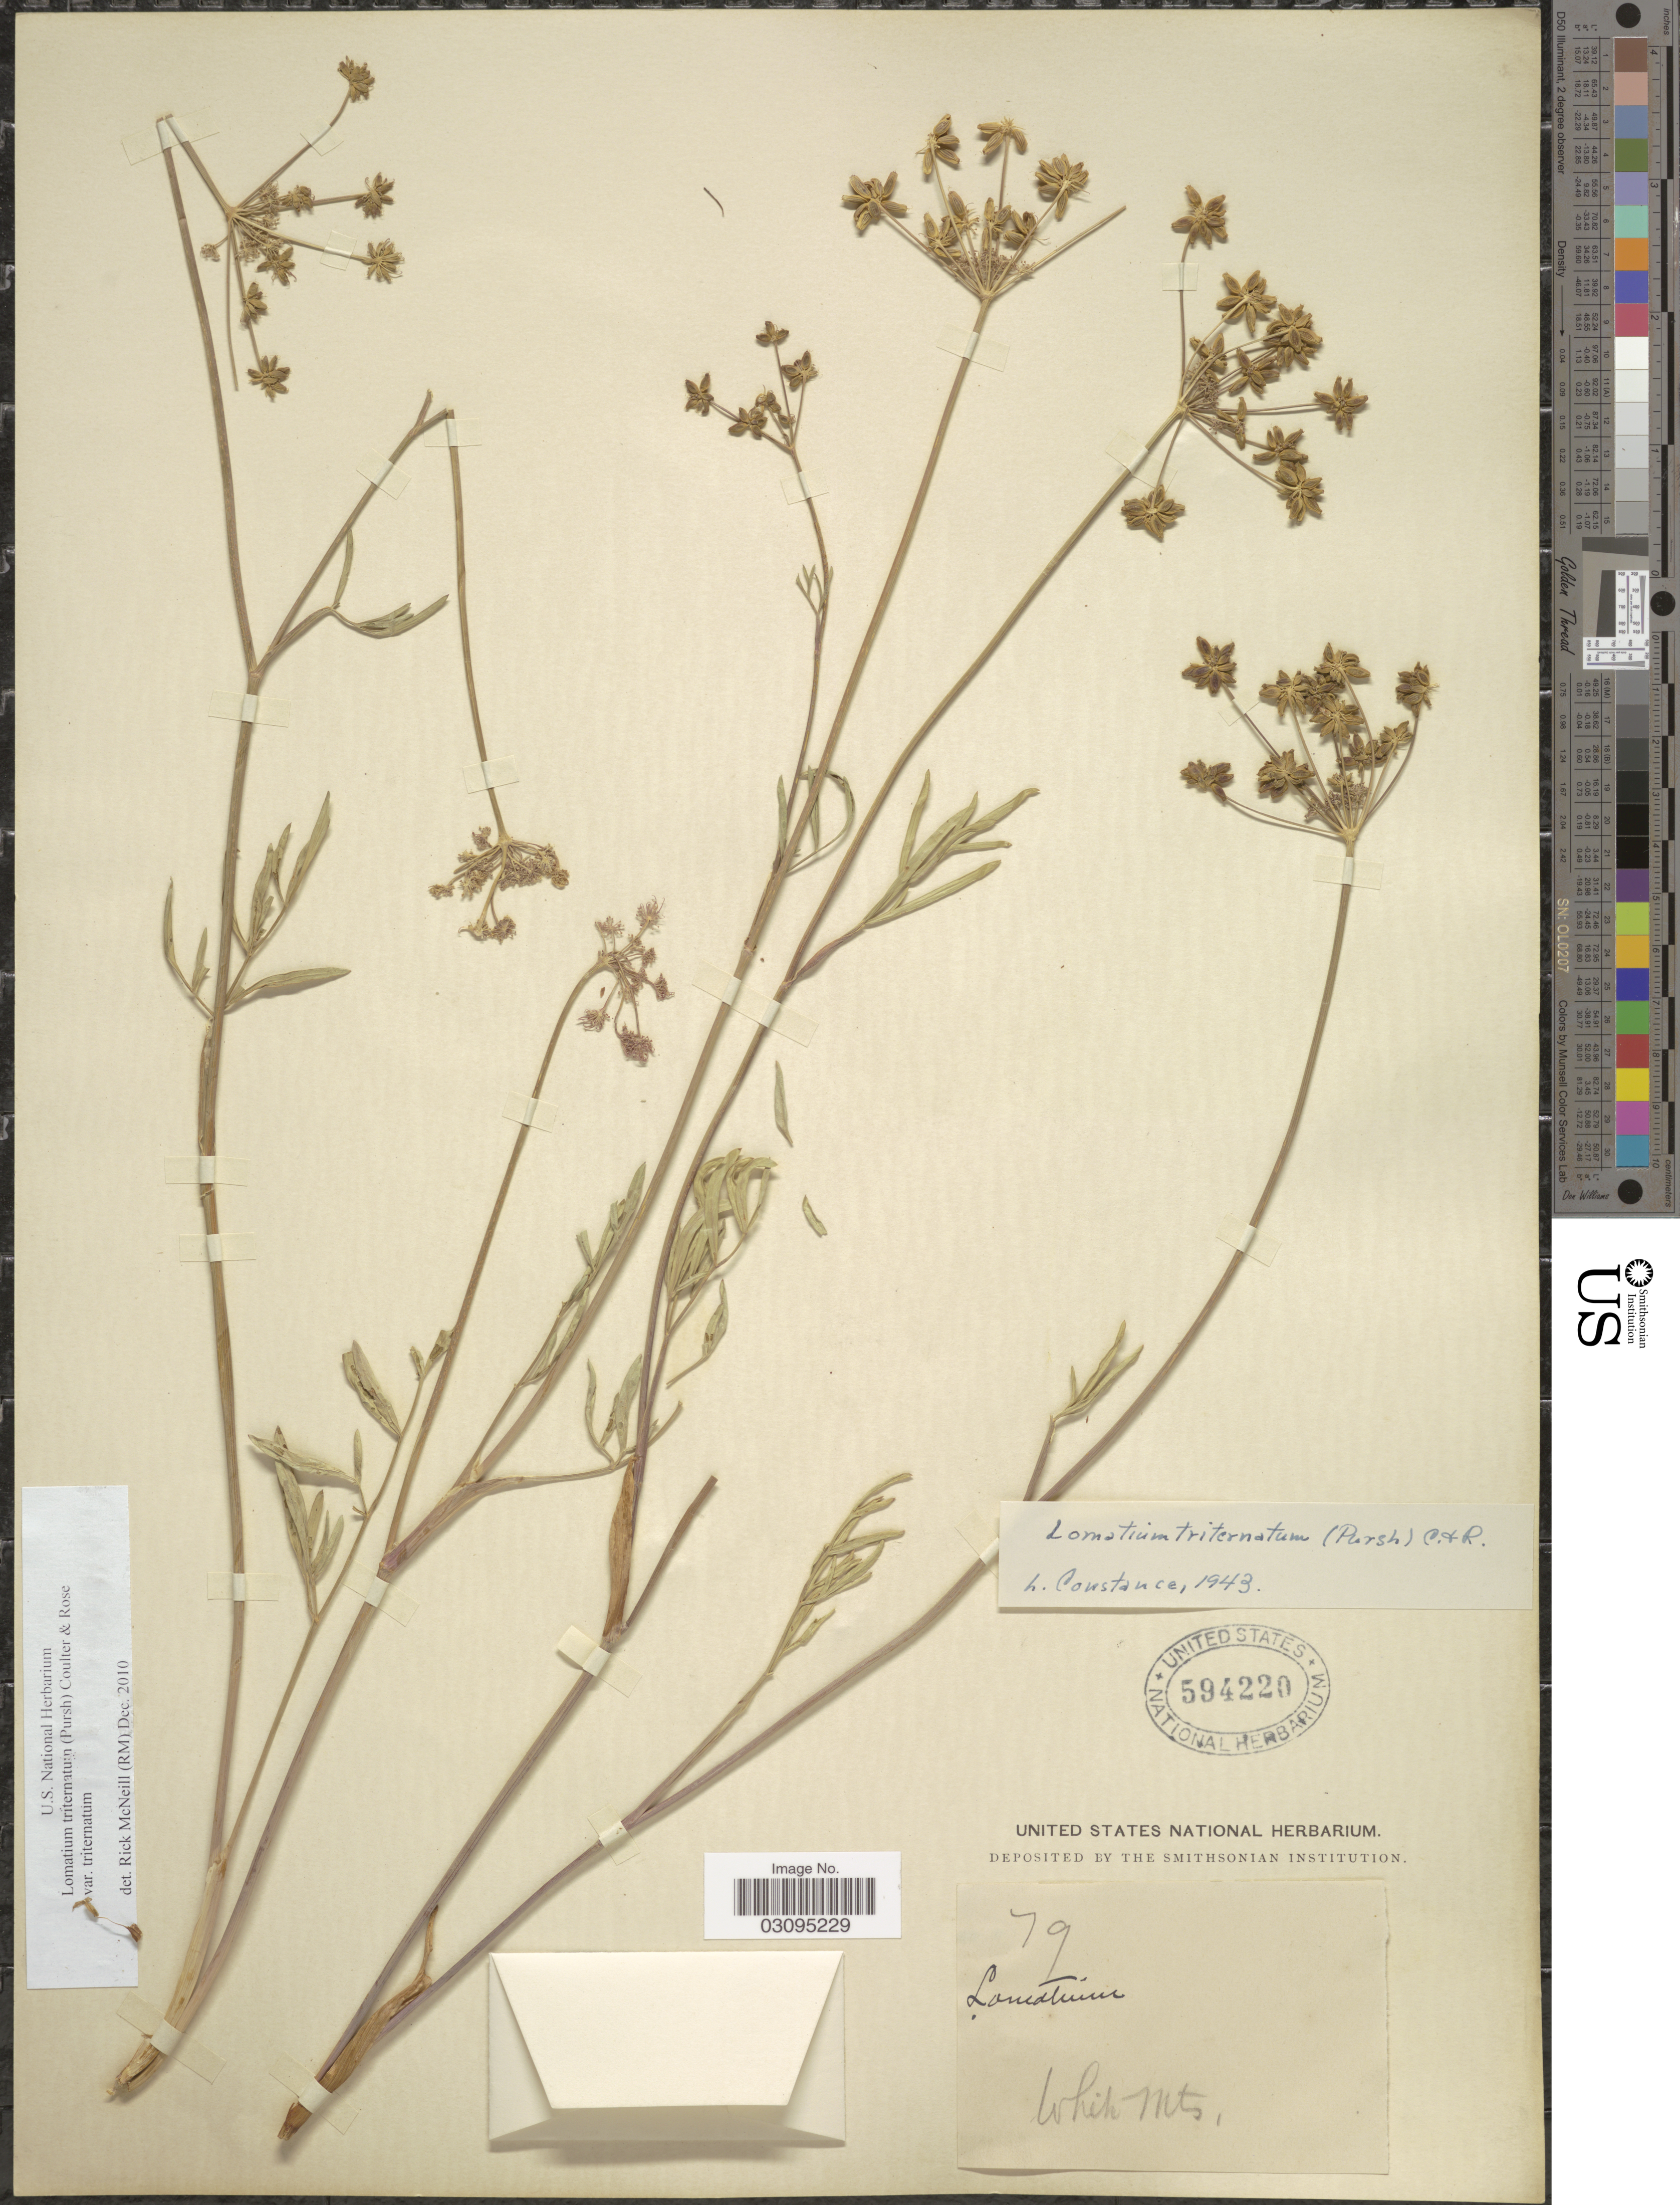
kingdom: Plantae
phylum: Tracheophyta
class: Magnoliopsida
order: Apiales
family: Apiaceae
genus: Lomatium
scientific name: Lomatium triternatum var. triternatum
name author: (Pursh) J.M. Coult. & Rose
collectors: ex herb. United States National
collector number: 79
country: United States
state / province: New Hampshire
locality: White Mts.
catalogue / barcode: US 594220